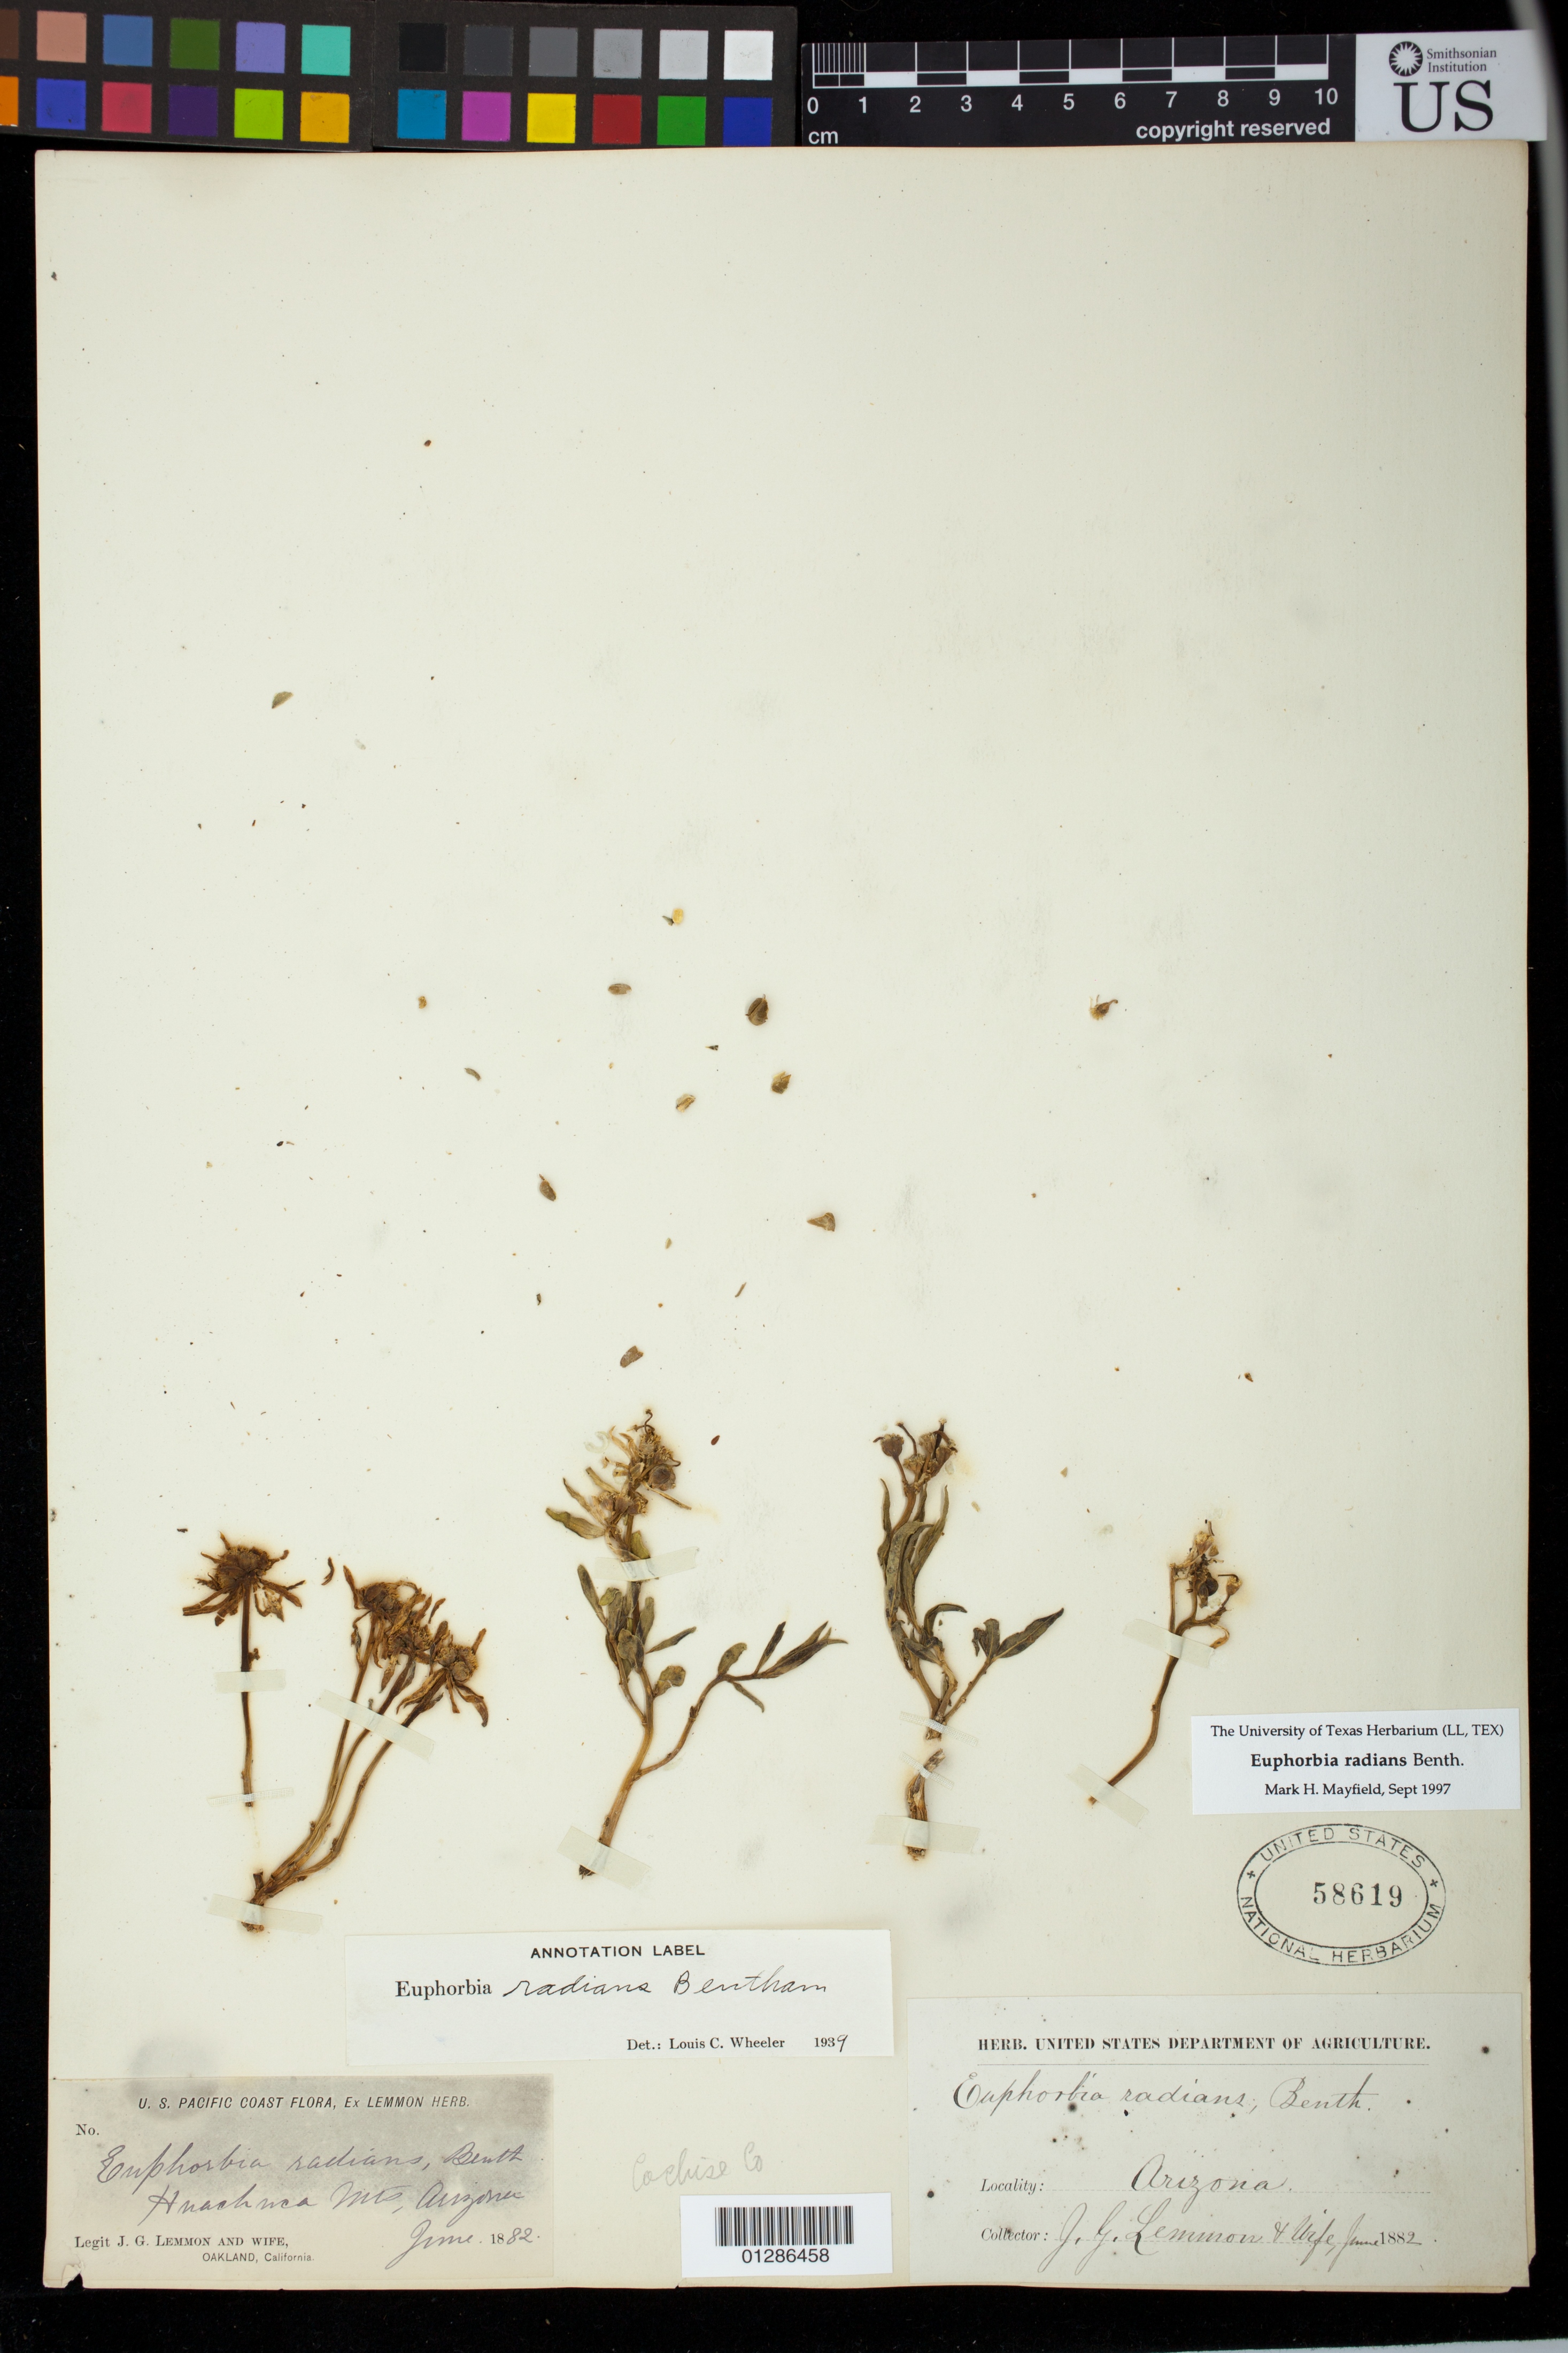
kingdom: Plantae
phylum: Tracheophyta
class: Magnoliopsida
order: Malpighiales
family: Euphorbiaceae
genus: Euphorbia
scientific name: Euphorbia radians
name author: Benth.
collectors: J. G. Lemmon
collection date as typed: Jun 1882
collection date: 1882-06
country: United States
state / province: Arizona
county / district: Cochise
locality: Huachuca Mts.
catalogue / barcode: US 58619